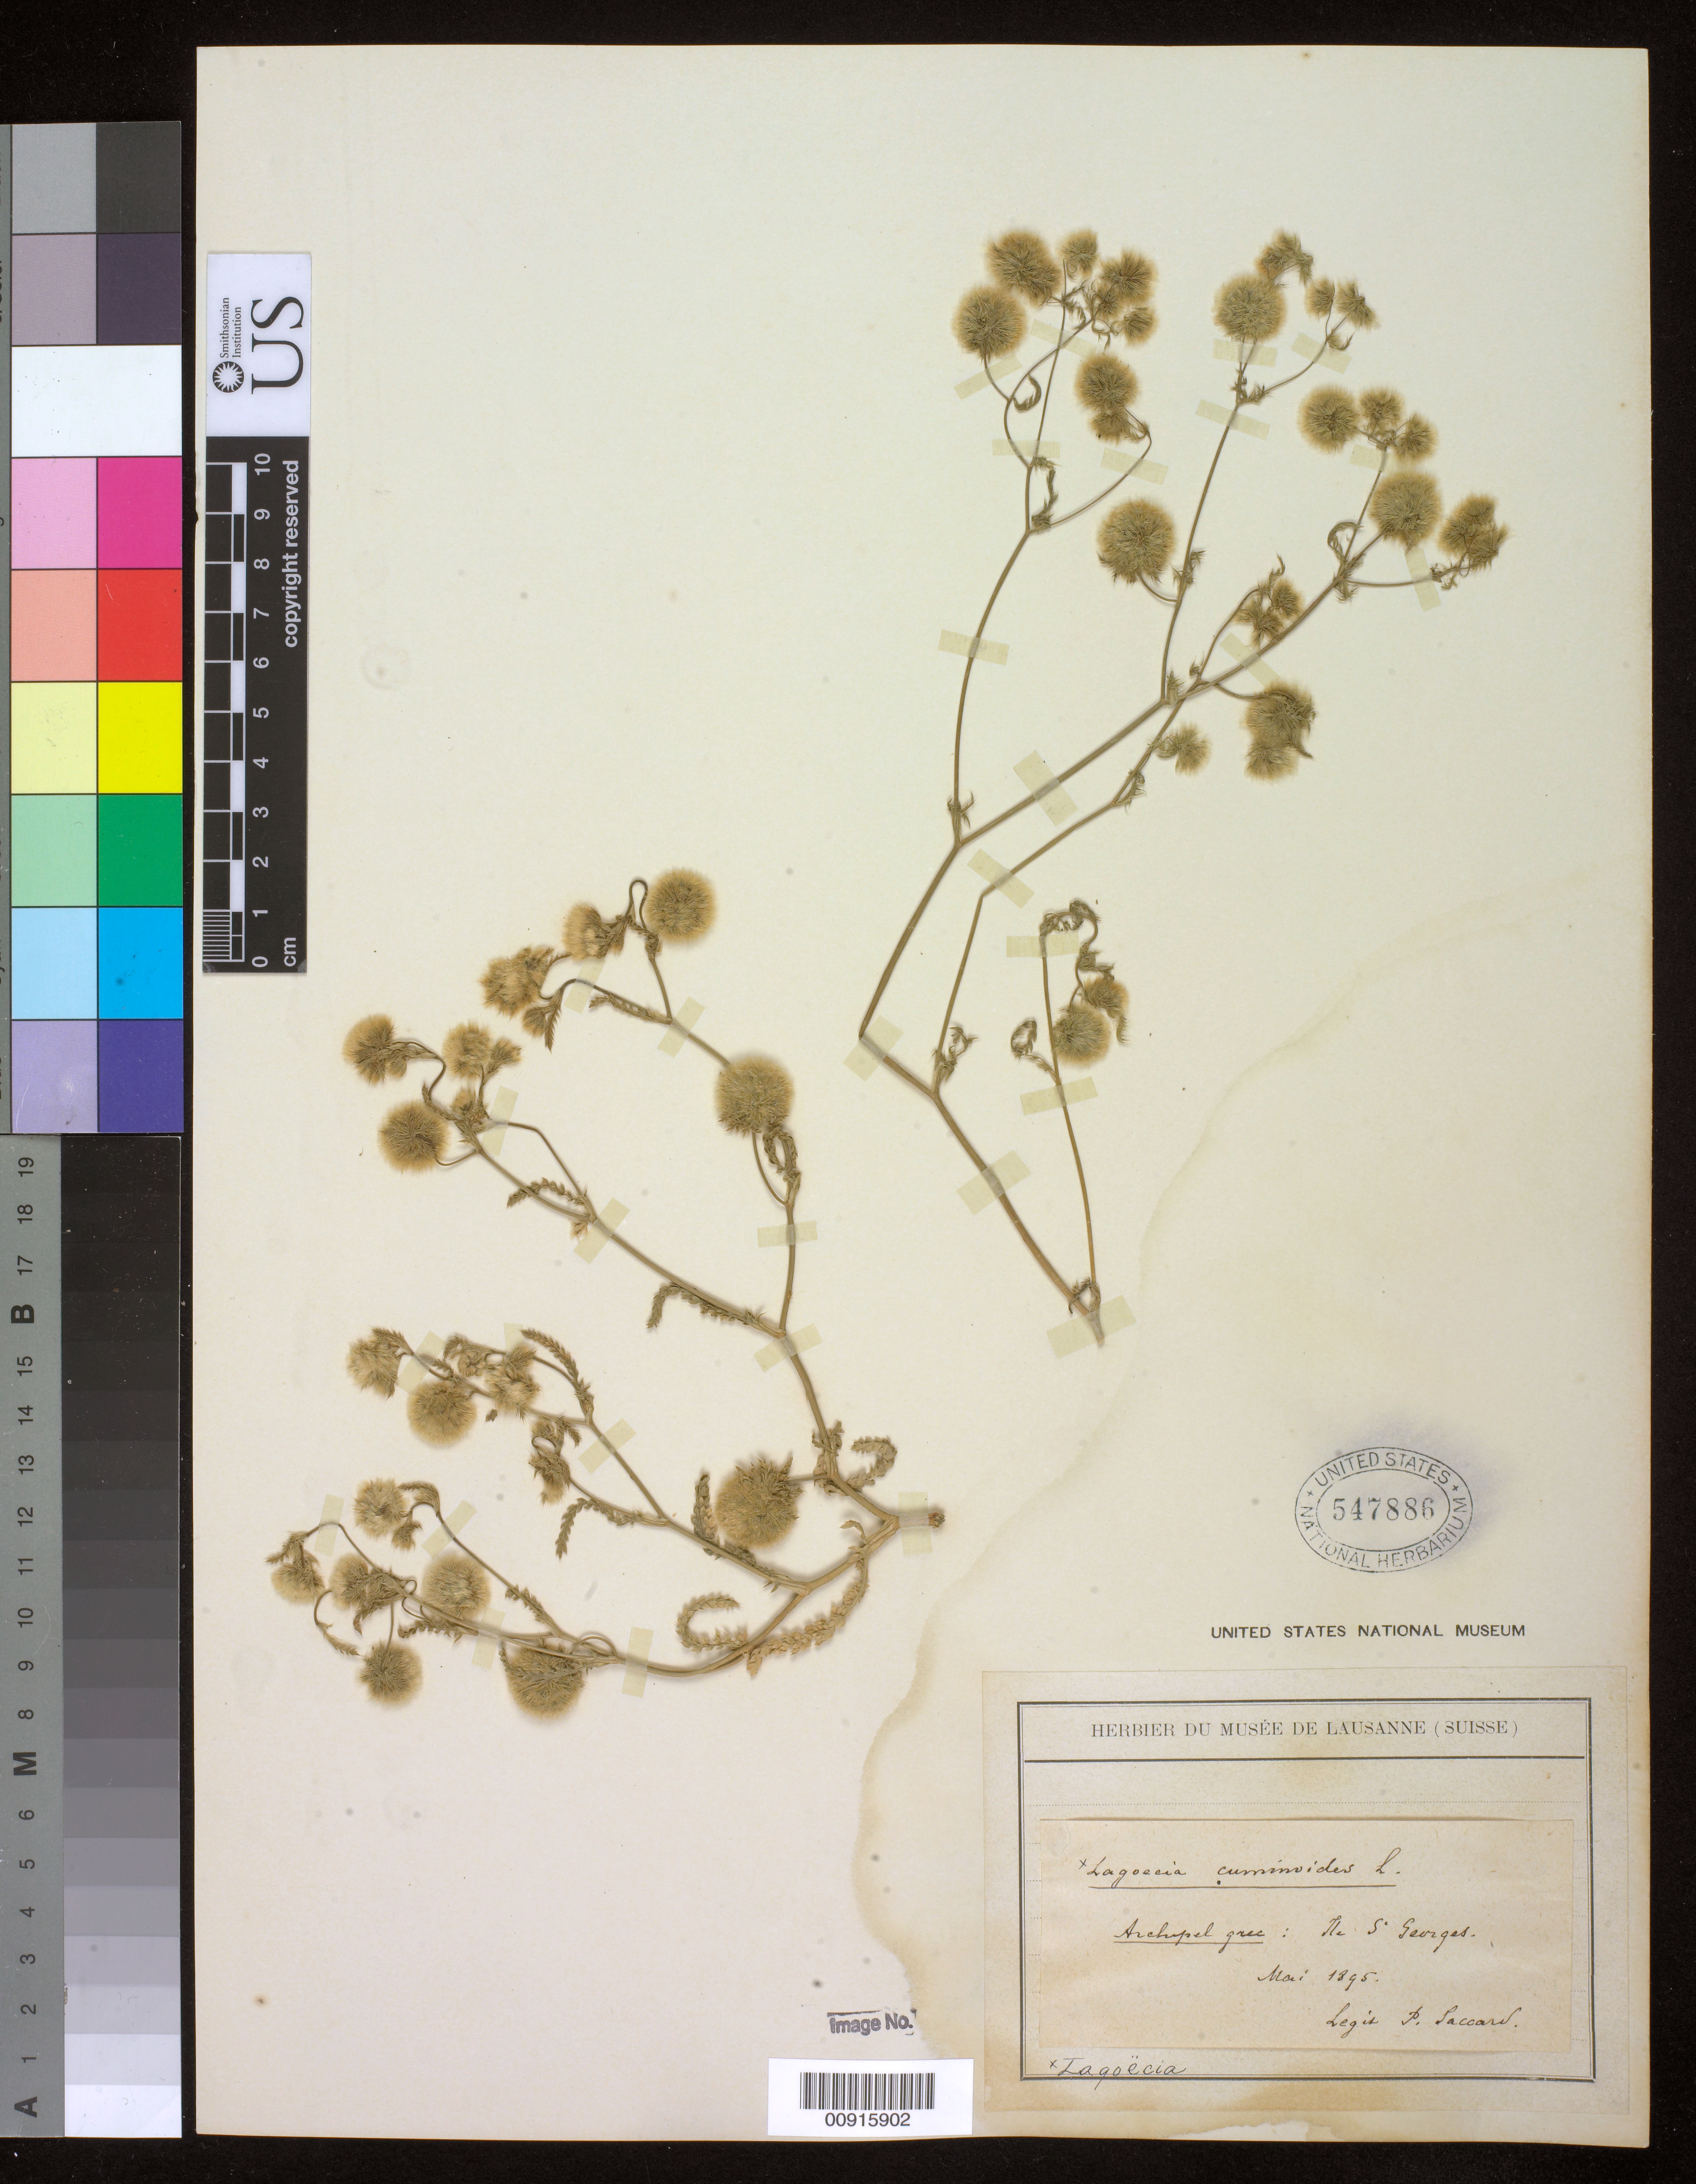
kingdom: Plantae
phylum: Tracheophyta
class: Magnoliopsida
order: Apiales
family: Apiaceae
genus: Lagoecia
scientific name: Lagoecia cuminoides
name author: L.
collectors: Jaccard, P.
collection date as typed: May 1895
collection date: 1895-05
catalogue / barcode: US 547886